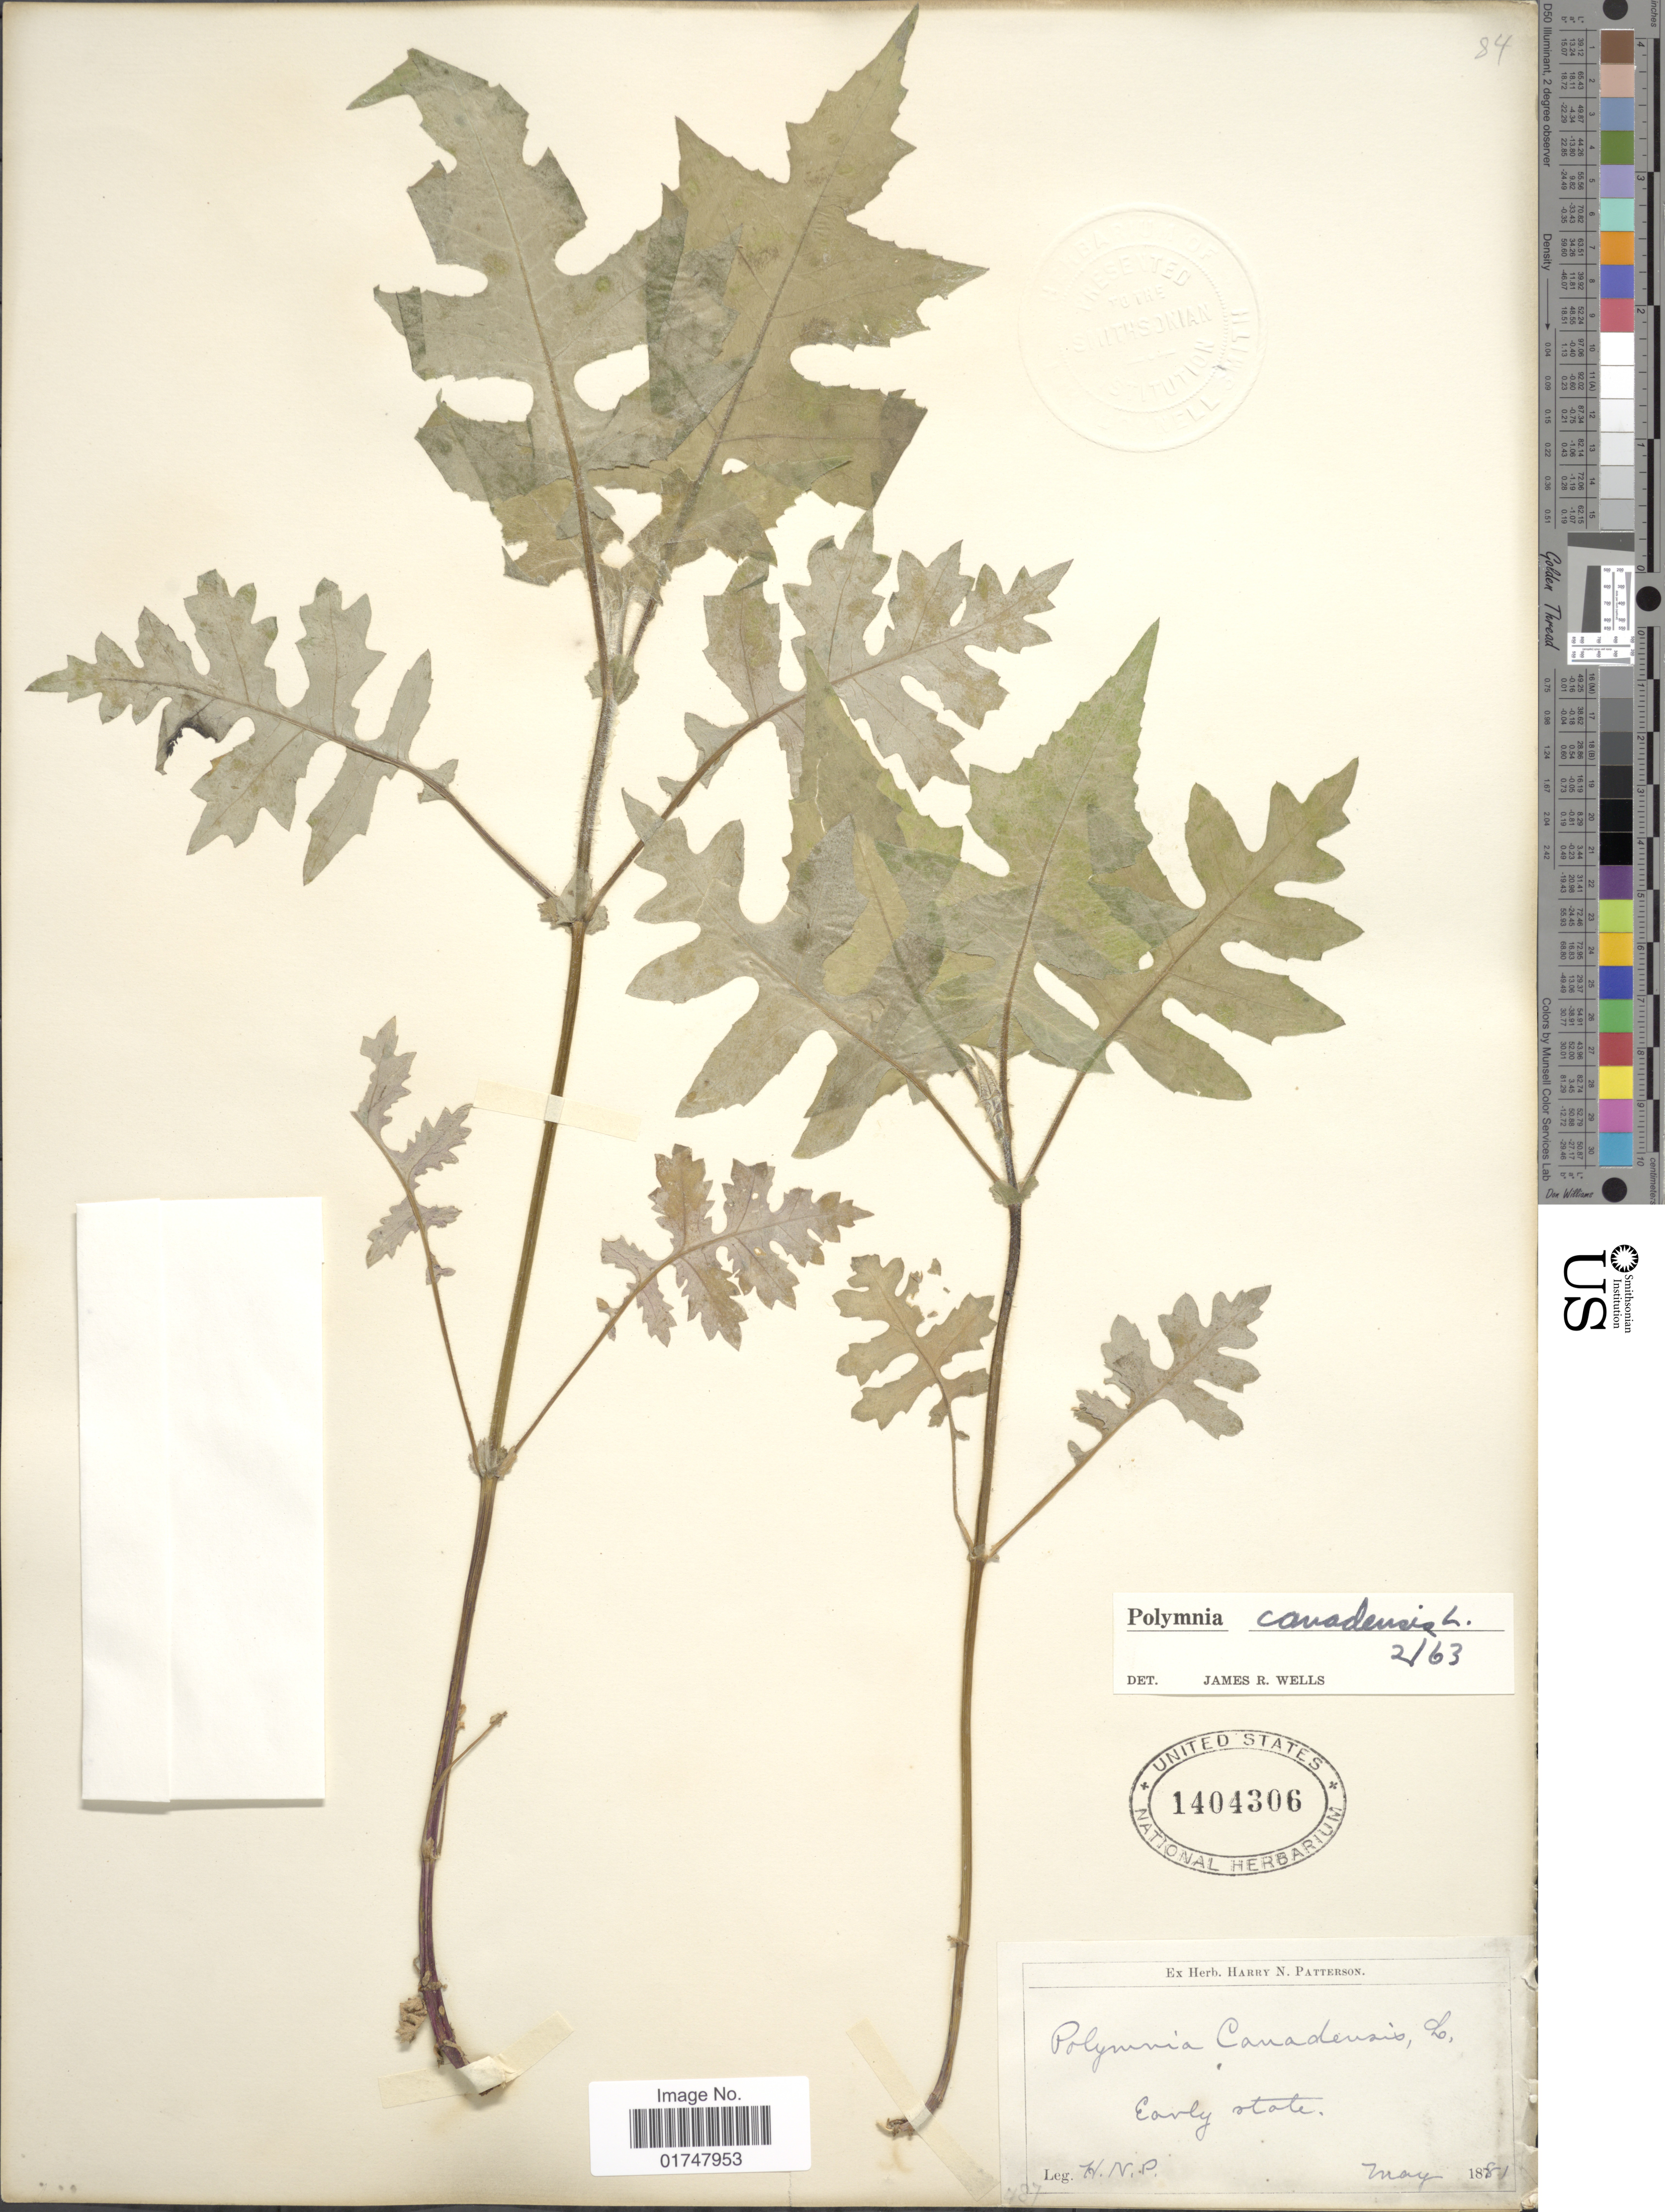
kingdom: Plantae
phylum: Tracheophyta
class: Magnoliopsida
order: Asterales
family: Asteraceae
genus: Polymnia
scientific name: Polymnia canadensis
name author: L.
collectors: H. N. Patterson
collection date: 1881-05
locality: Early State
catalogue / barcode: US 1404306